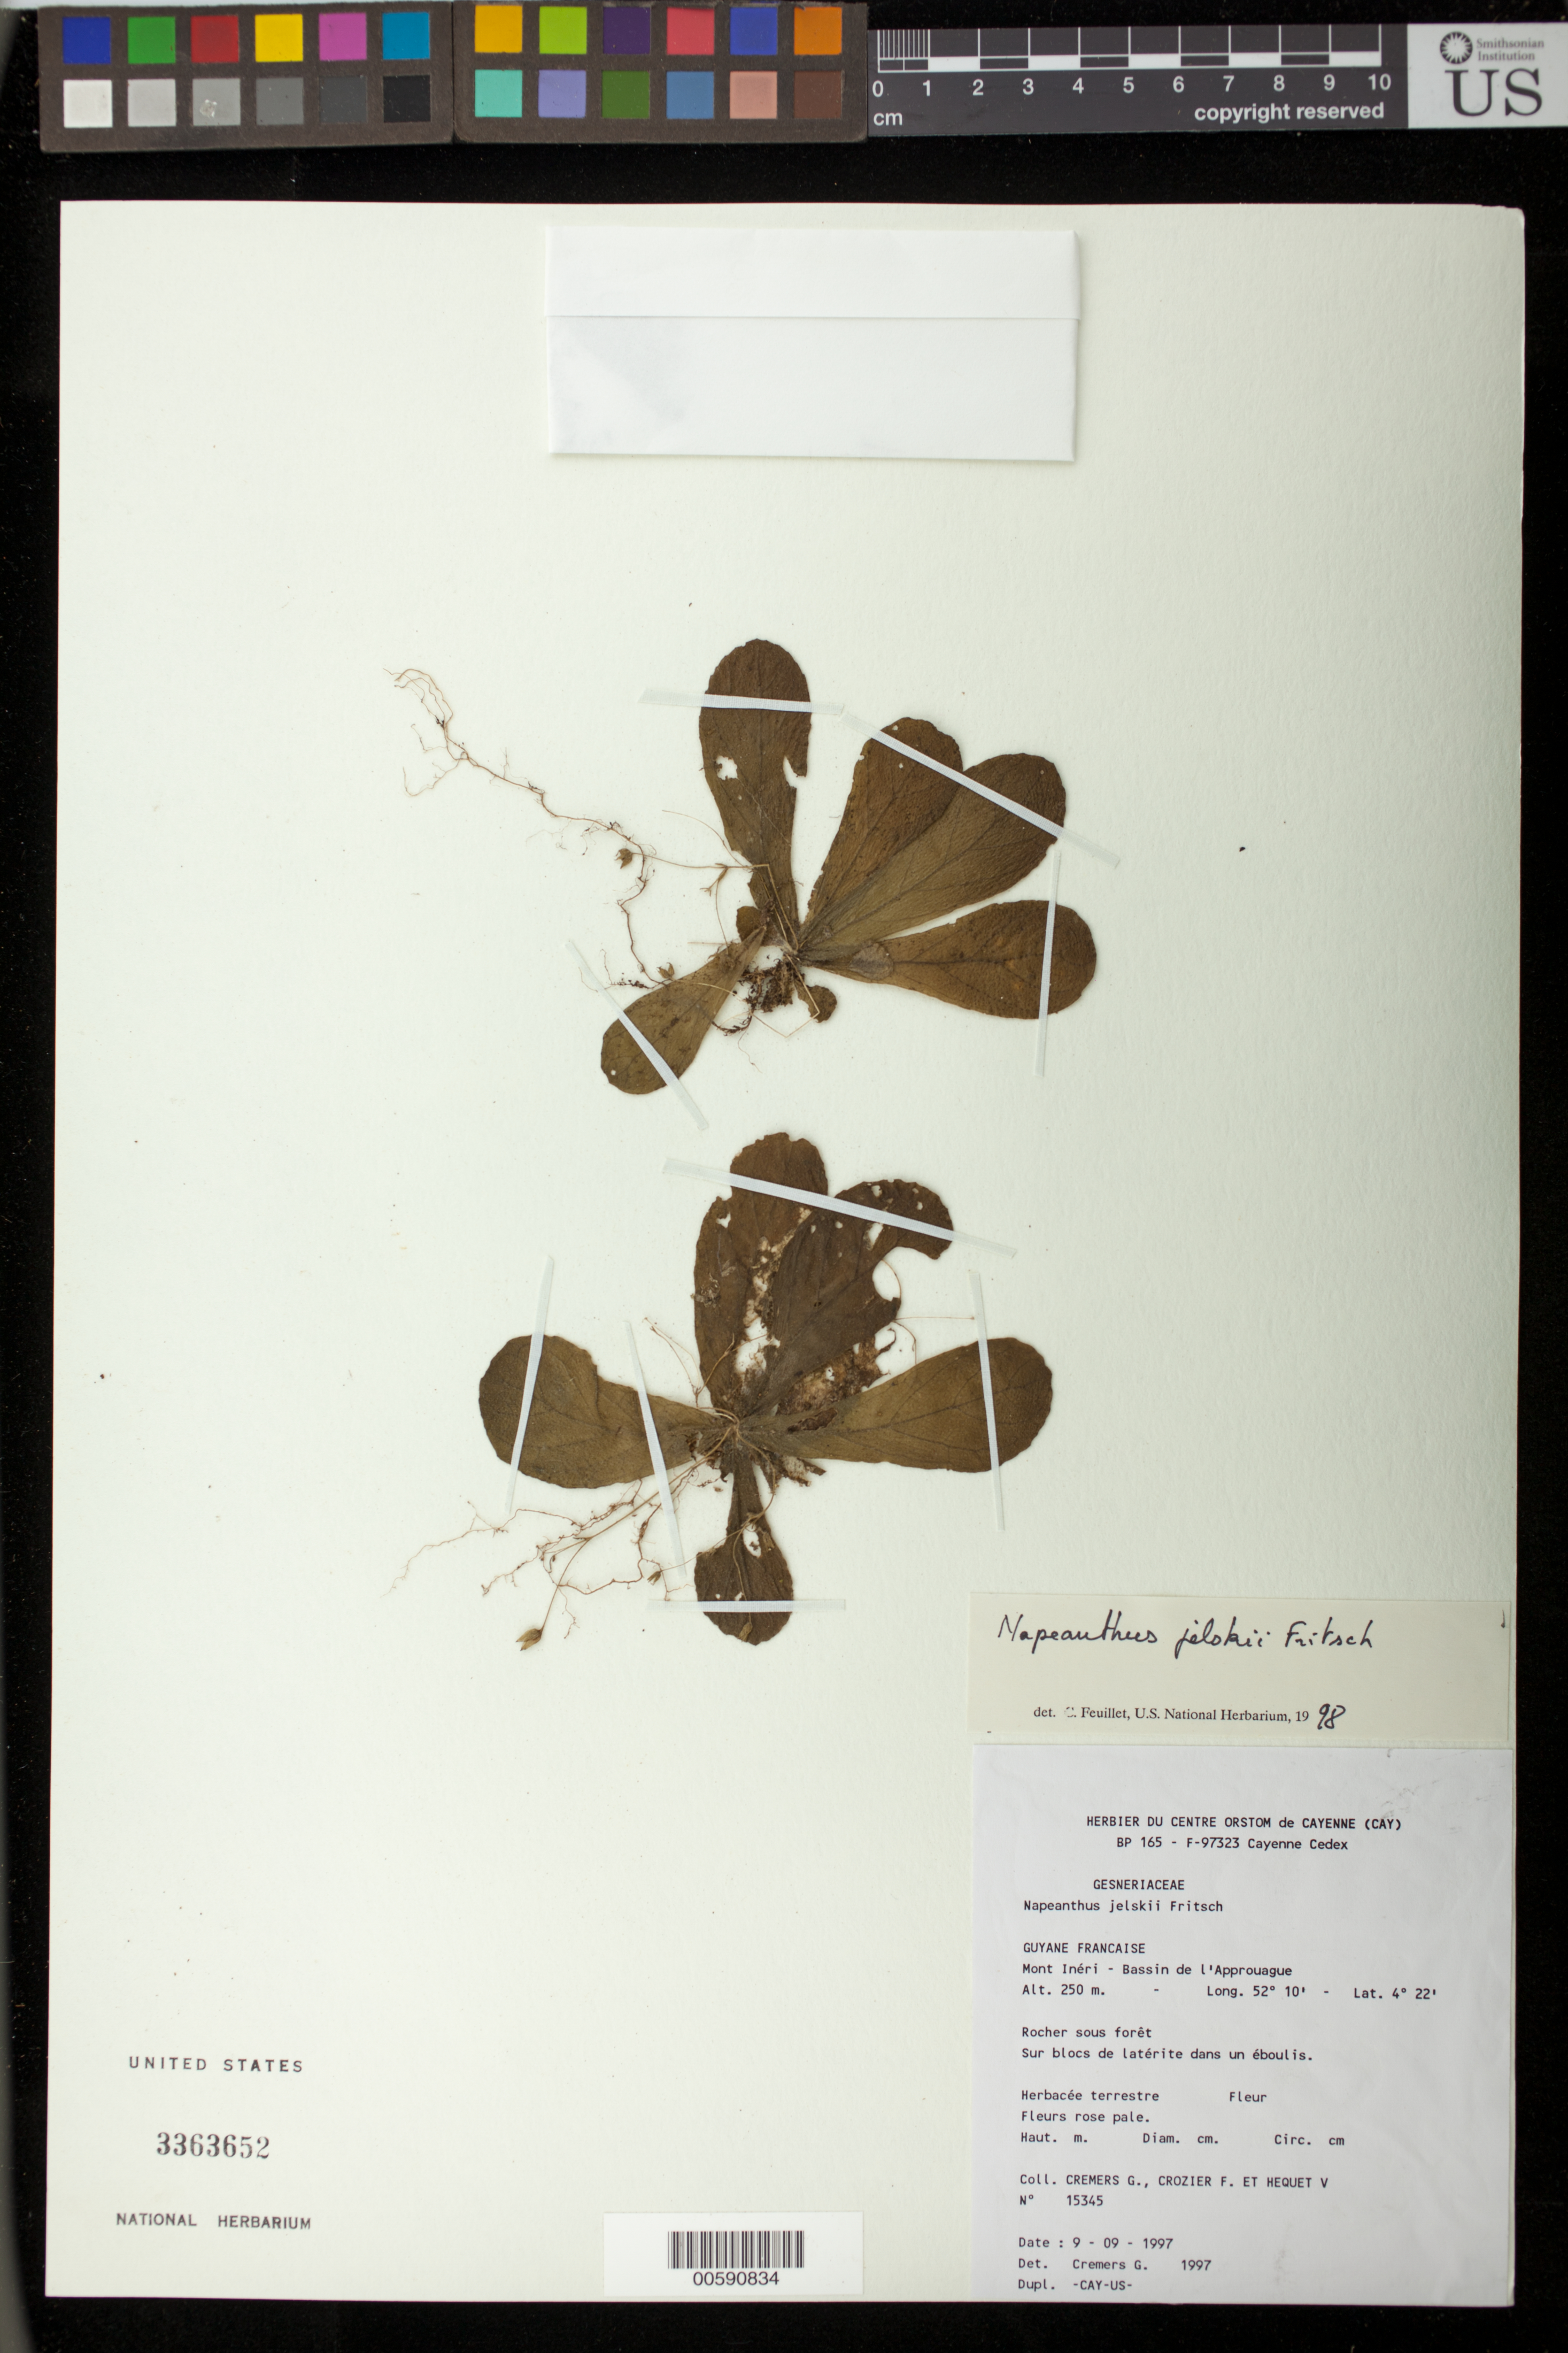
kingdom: Plantae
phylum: Tracheophyta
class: Magnoliopsida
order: Lamiales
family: Gesneriaceae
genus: Napeanthus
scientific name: Napeanthus jelskii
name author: Fritsch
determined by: Skog, Laurence E.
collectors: G. Cremers, F. Crozier & V. Hequet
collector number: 15345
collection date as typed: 09 Sep 1997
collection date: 1997-09-09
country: French Guiana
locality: Mont Inéri - Bassin de l'Approuague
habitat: Rocher sous forêt; sur blocs de latérite dans un éboulis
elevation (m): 250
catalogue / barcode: US 3363652